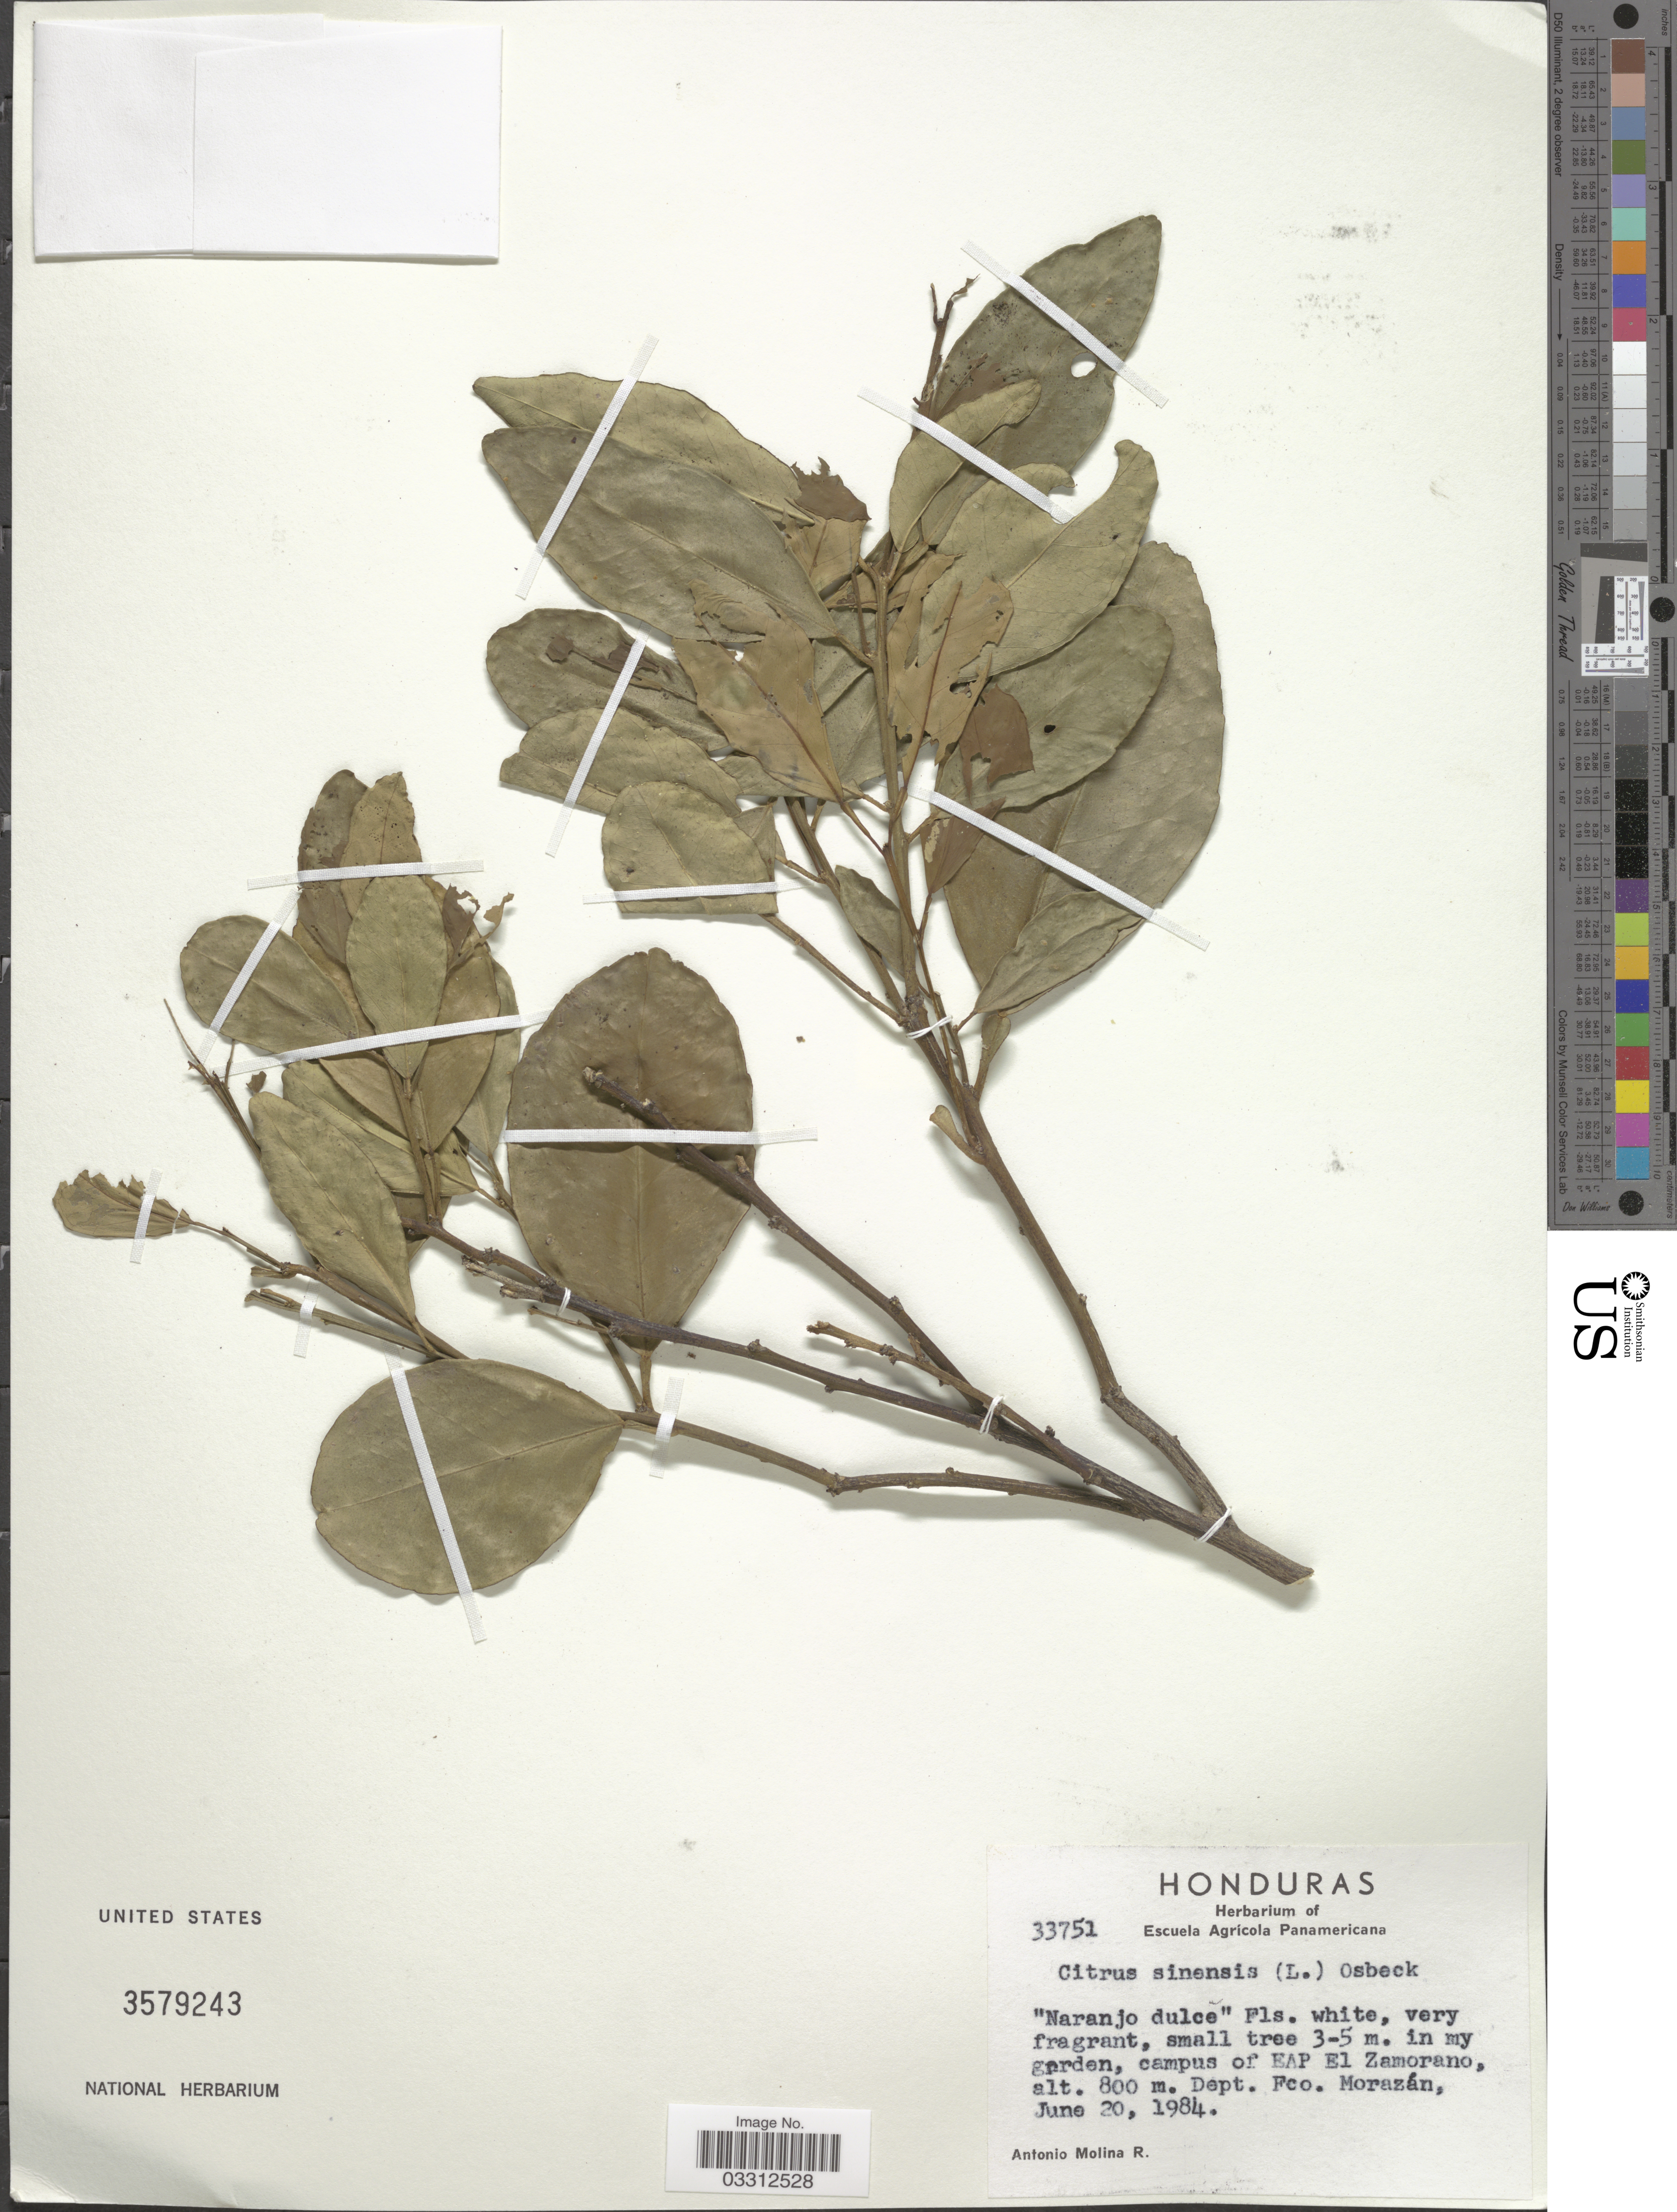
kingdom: Plantae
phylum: Tracheophyta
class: Magnoliopsida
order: Sapindales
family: Rutaceae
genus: Citrus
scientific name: Citrus x sinensis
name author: (L.) Osbeck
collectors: A. Molina R.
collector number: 33751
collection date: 1984-06-20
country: Honduras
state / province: Fco. Morazán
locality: Campus of EAP El Zamorano, Dept. Fco. Morazán.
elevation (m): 800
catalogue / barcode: US 3579243